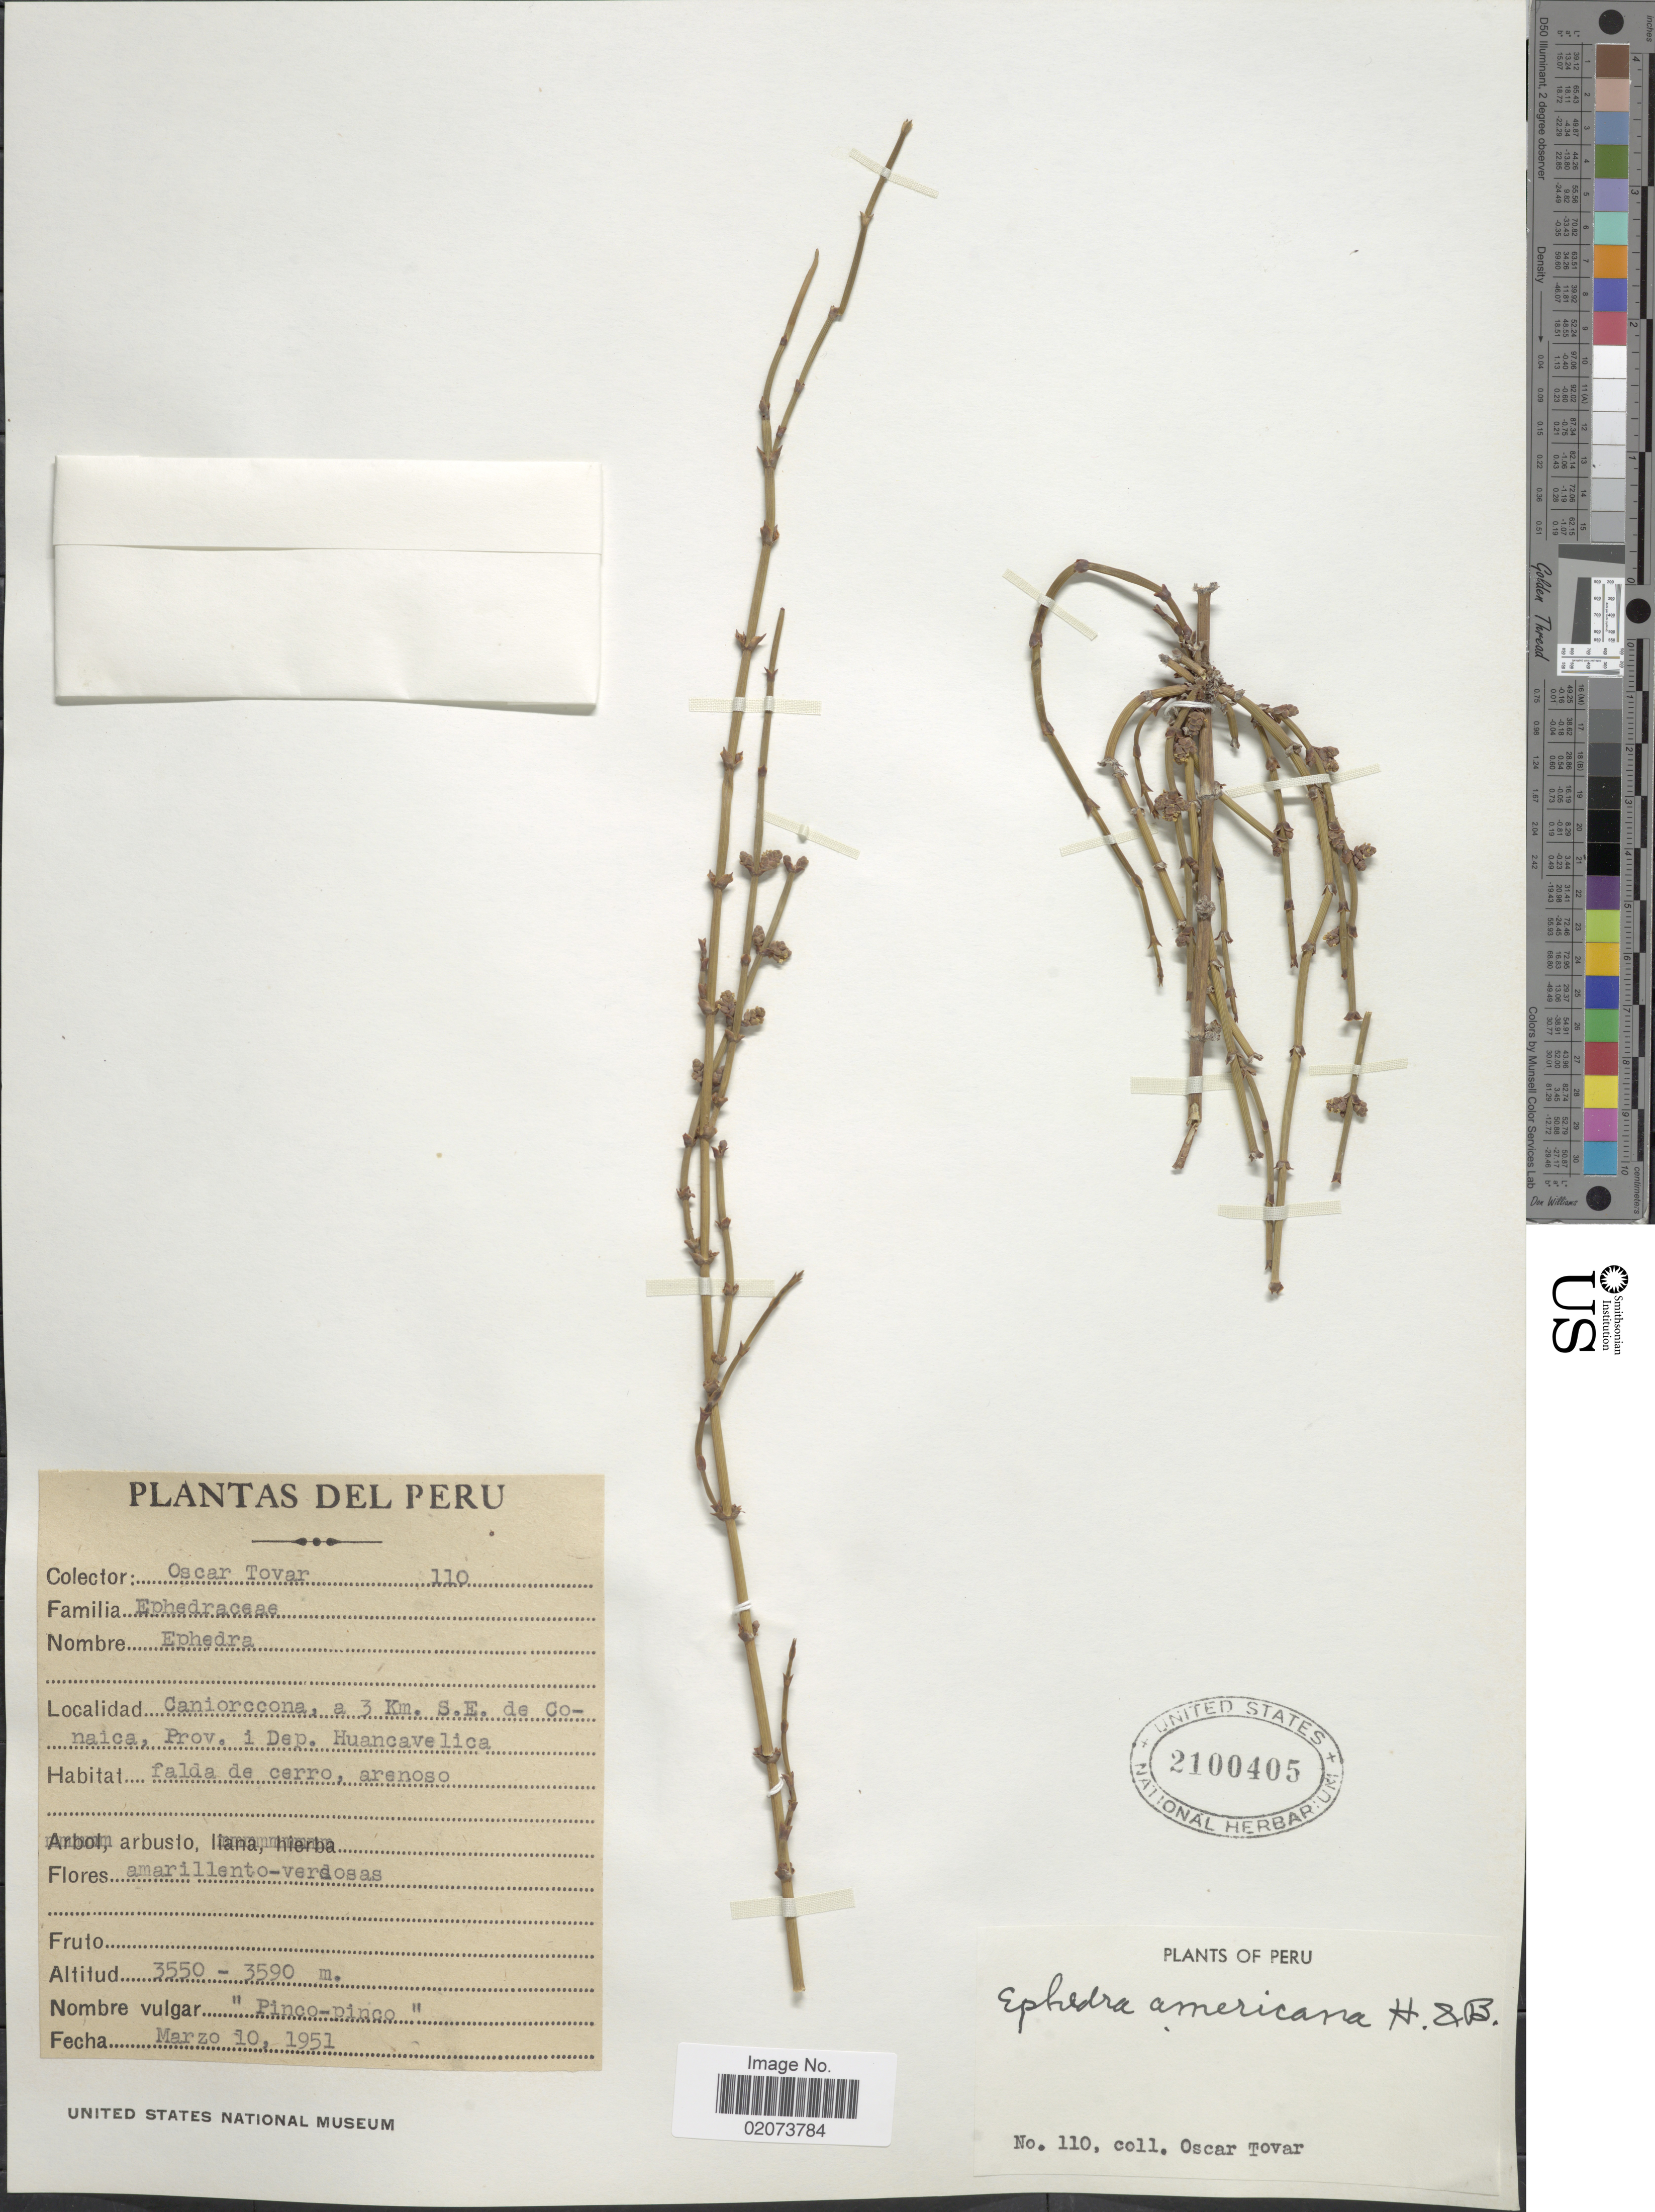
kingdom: Plantae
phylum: Tracheophyta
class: Gnetopsida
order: Ephedrales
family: Ephedraceae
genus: Ephedra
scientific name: Ephedra americana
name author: Humb. & Bonpl. ex Willd.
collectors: Ó. Tovar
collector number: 110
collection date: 1951-03-10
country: Peru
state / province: Huancavelica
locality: Canior, a 3 km. S.E. de Conaica, Prov. i Dep. Huancavelica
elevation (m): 3550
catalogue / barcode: US 2100405